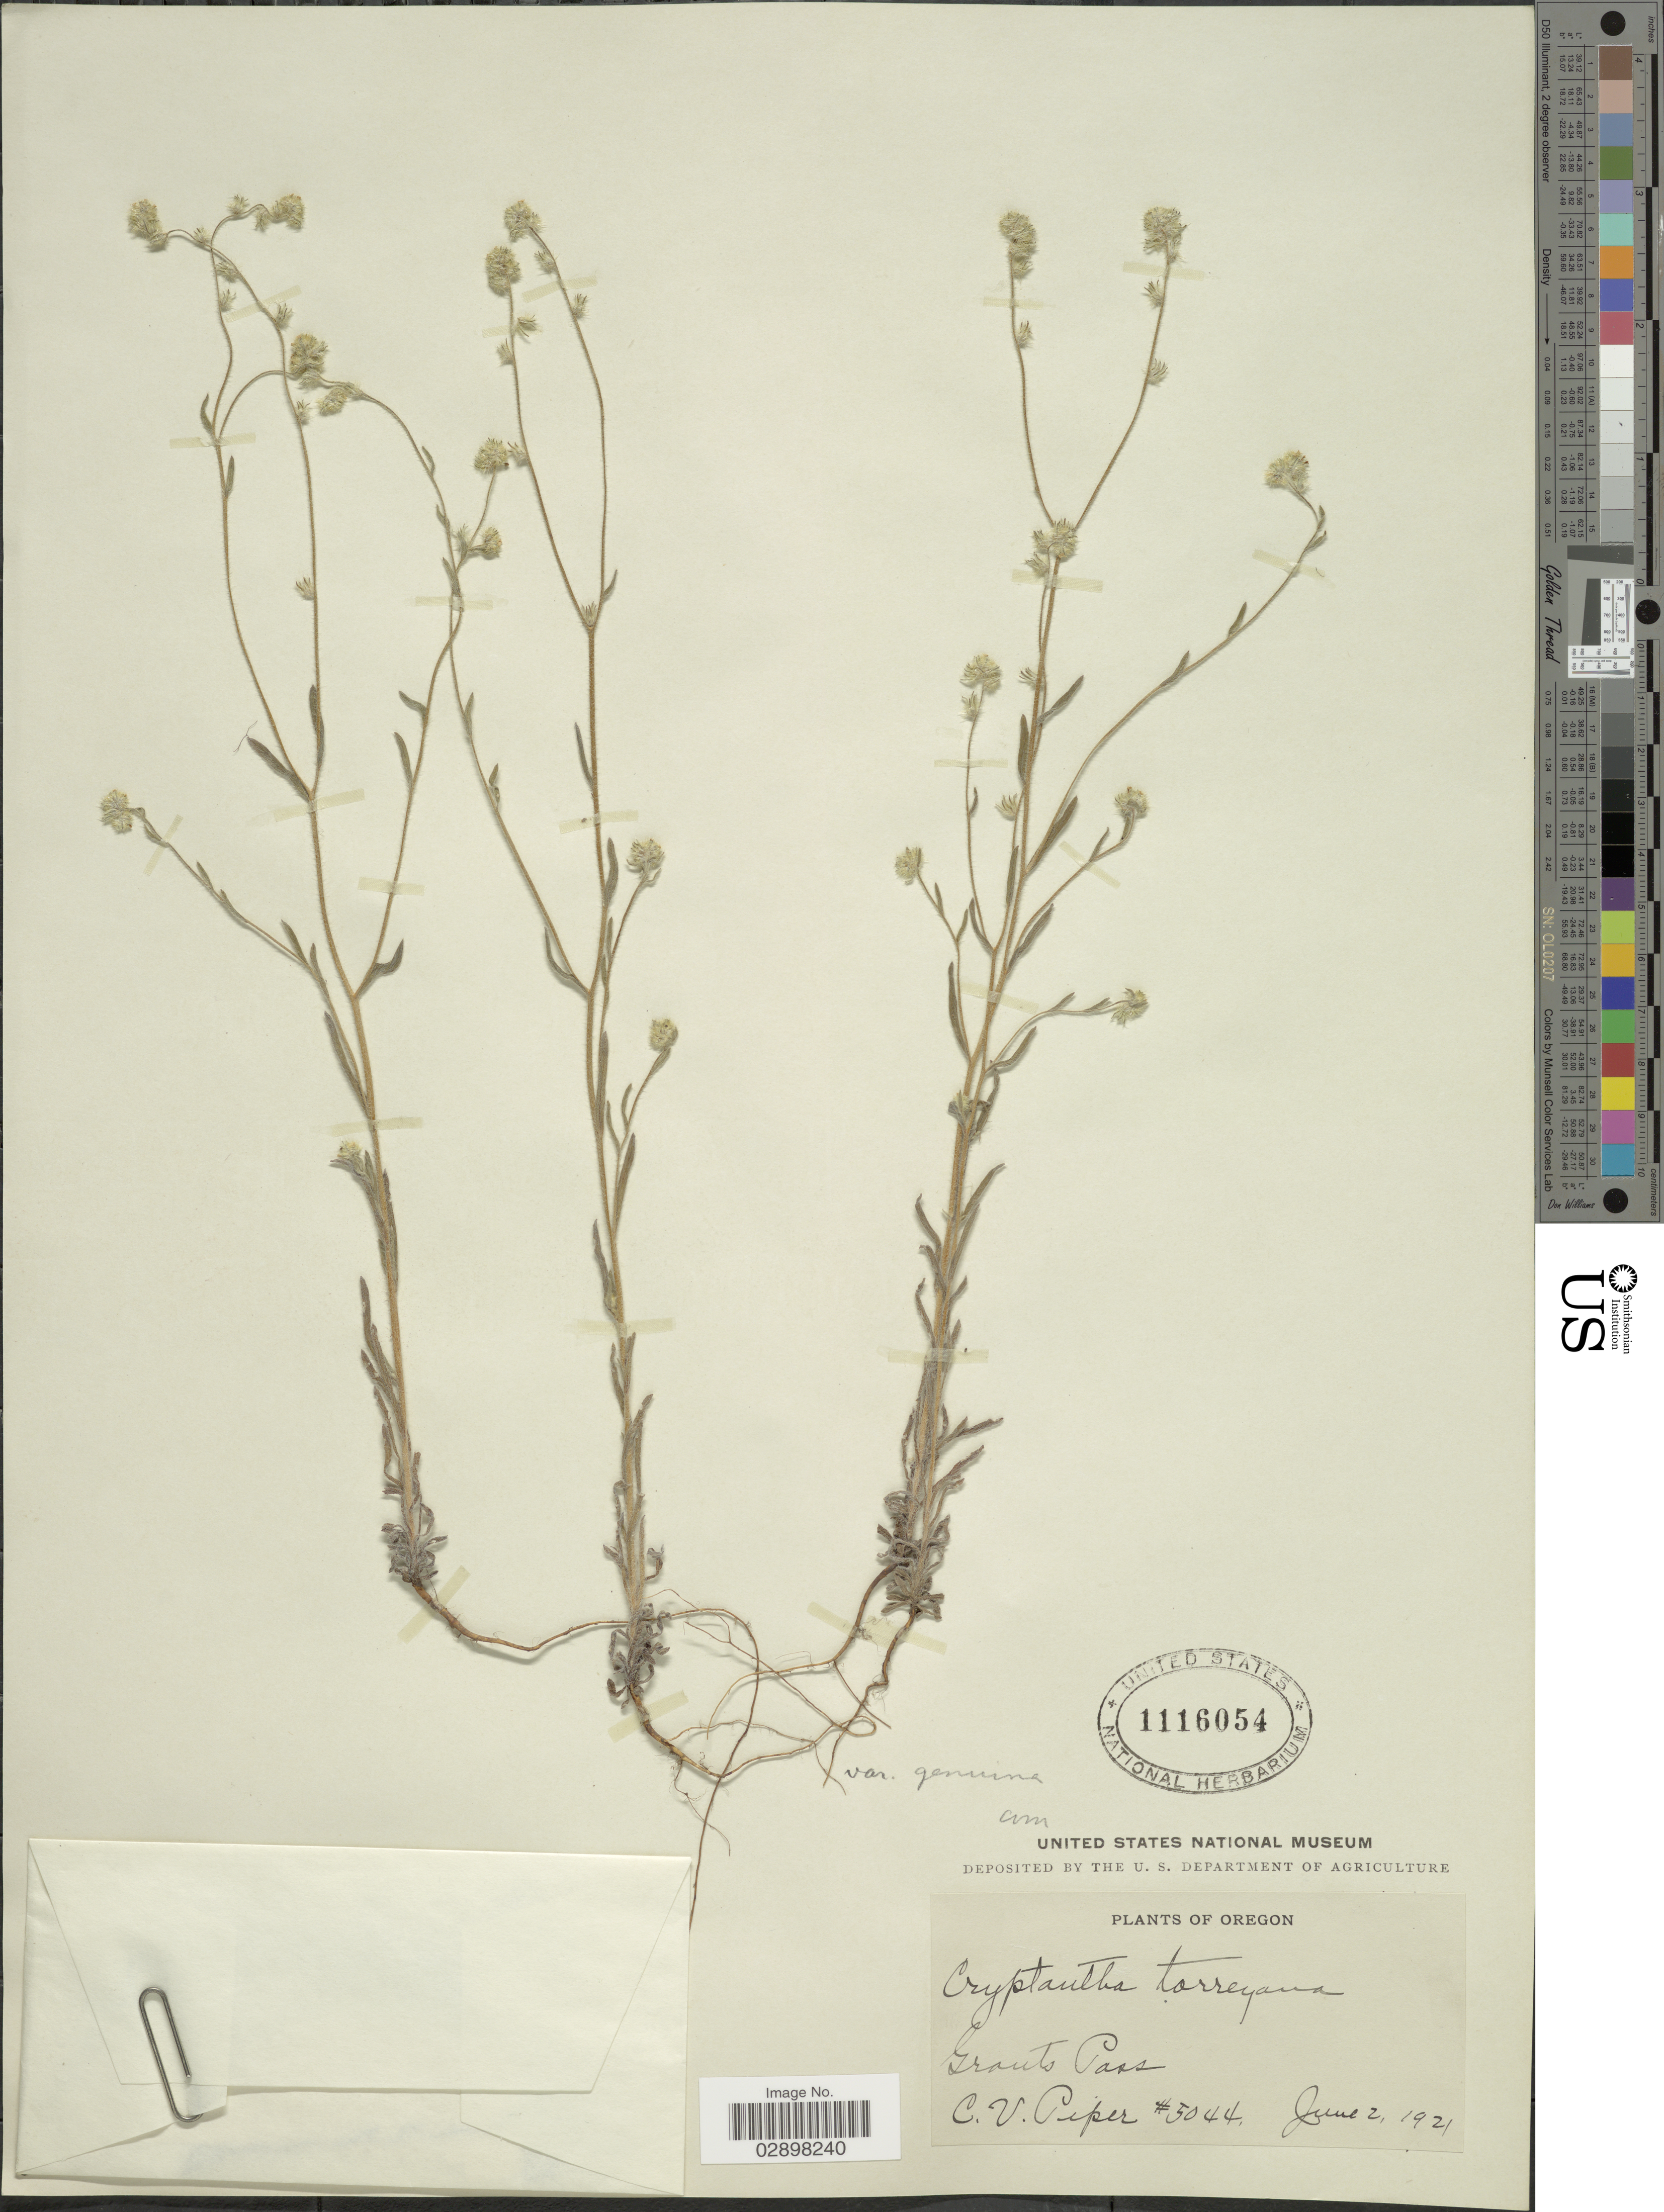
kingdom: Plantae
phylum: Tracheophyta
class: Magnoliopsida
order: Boraginales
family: Boraginaceae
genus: Cryptantha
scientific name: Cryptantha torreyana var. genuina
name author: I.M. Johnst.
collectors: C. V. Piper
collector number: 5044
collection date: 1921-06-02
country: United States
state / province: Oregon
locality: Grants Pass.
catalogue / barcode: US 1116054